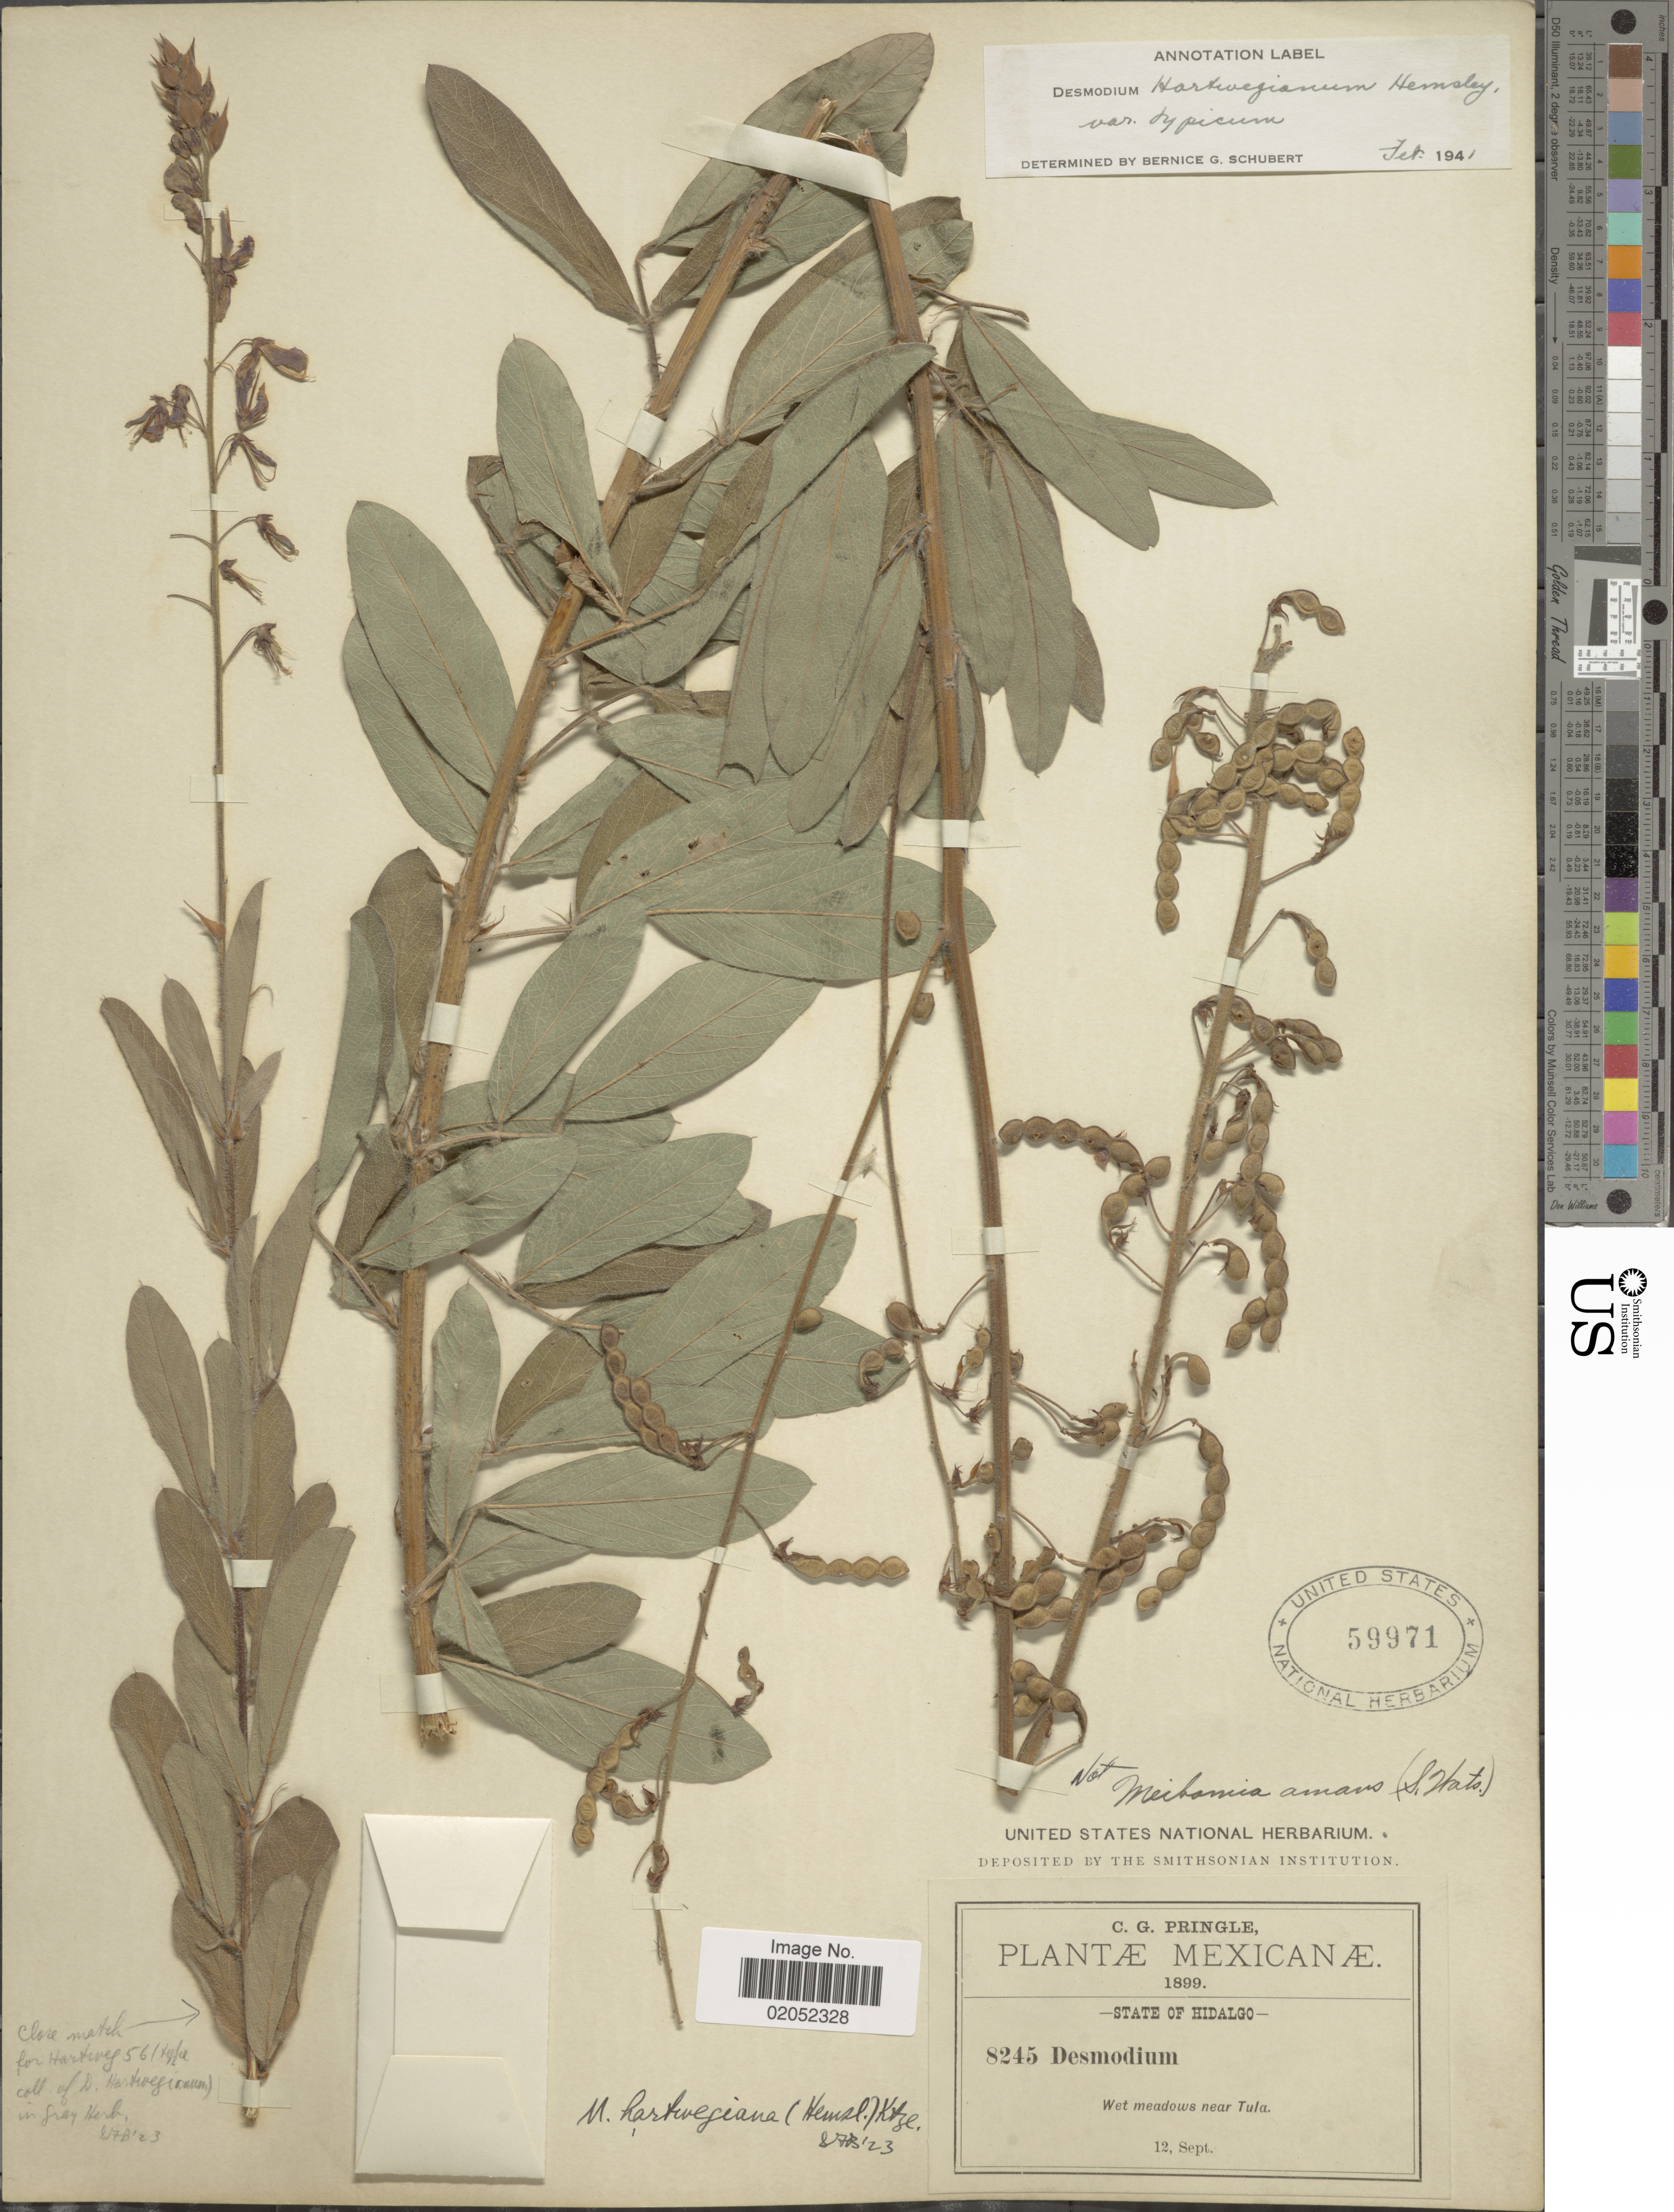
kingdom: Plantae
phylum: Tracheophyta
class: Magnoliopsida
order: Fabales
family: Fabaceae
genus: Desmodium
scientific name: Desmodium hartwegianum var. hartwegianum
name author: Hemsl.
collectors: C. G. Pringle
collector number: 8245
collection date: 1899-09-12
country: Mexico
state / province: Hidalgo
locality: State of Hidalgo, Wet meadows near Tula.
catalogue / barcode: US 59971